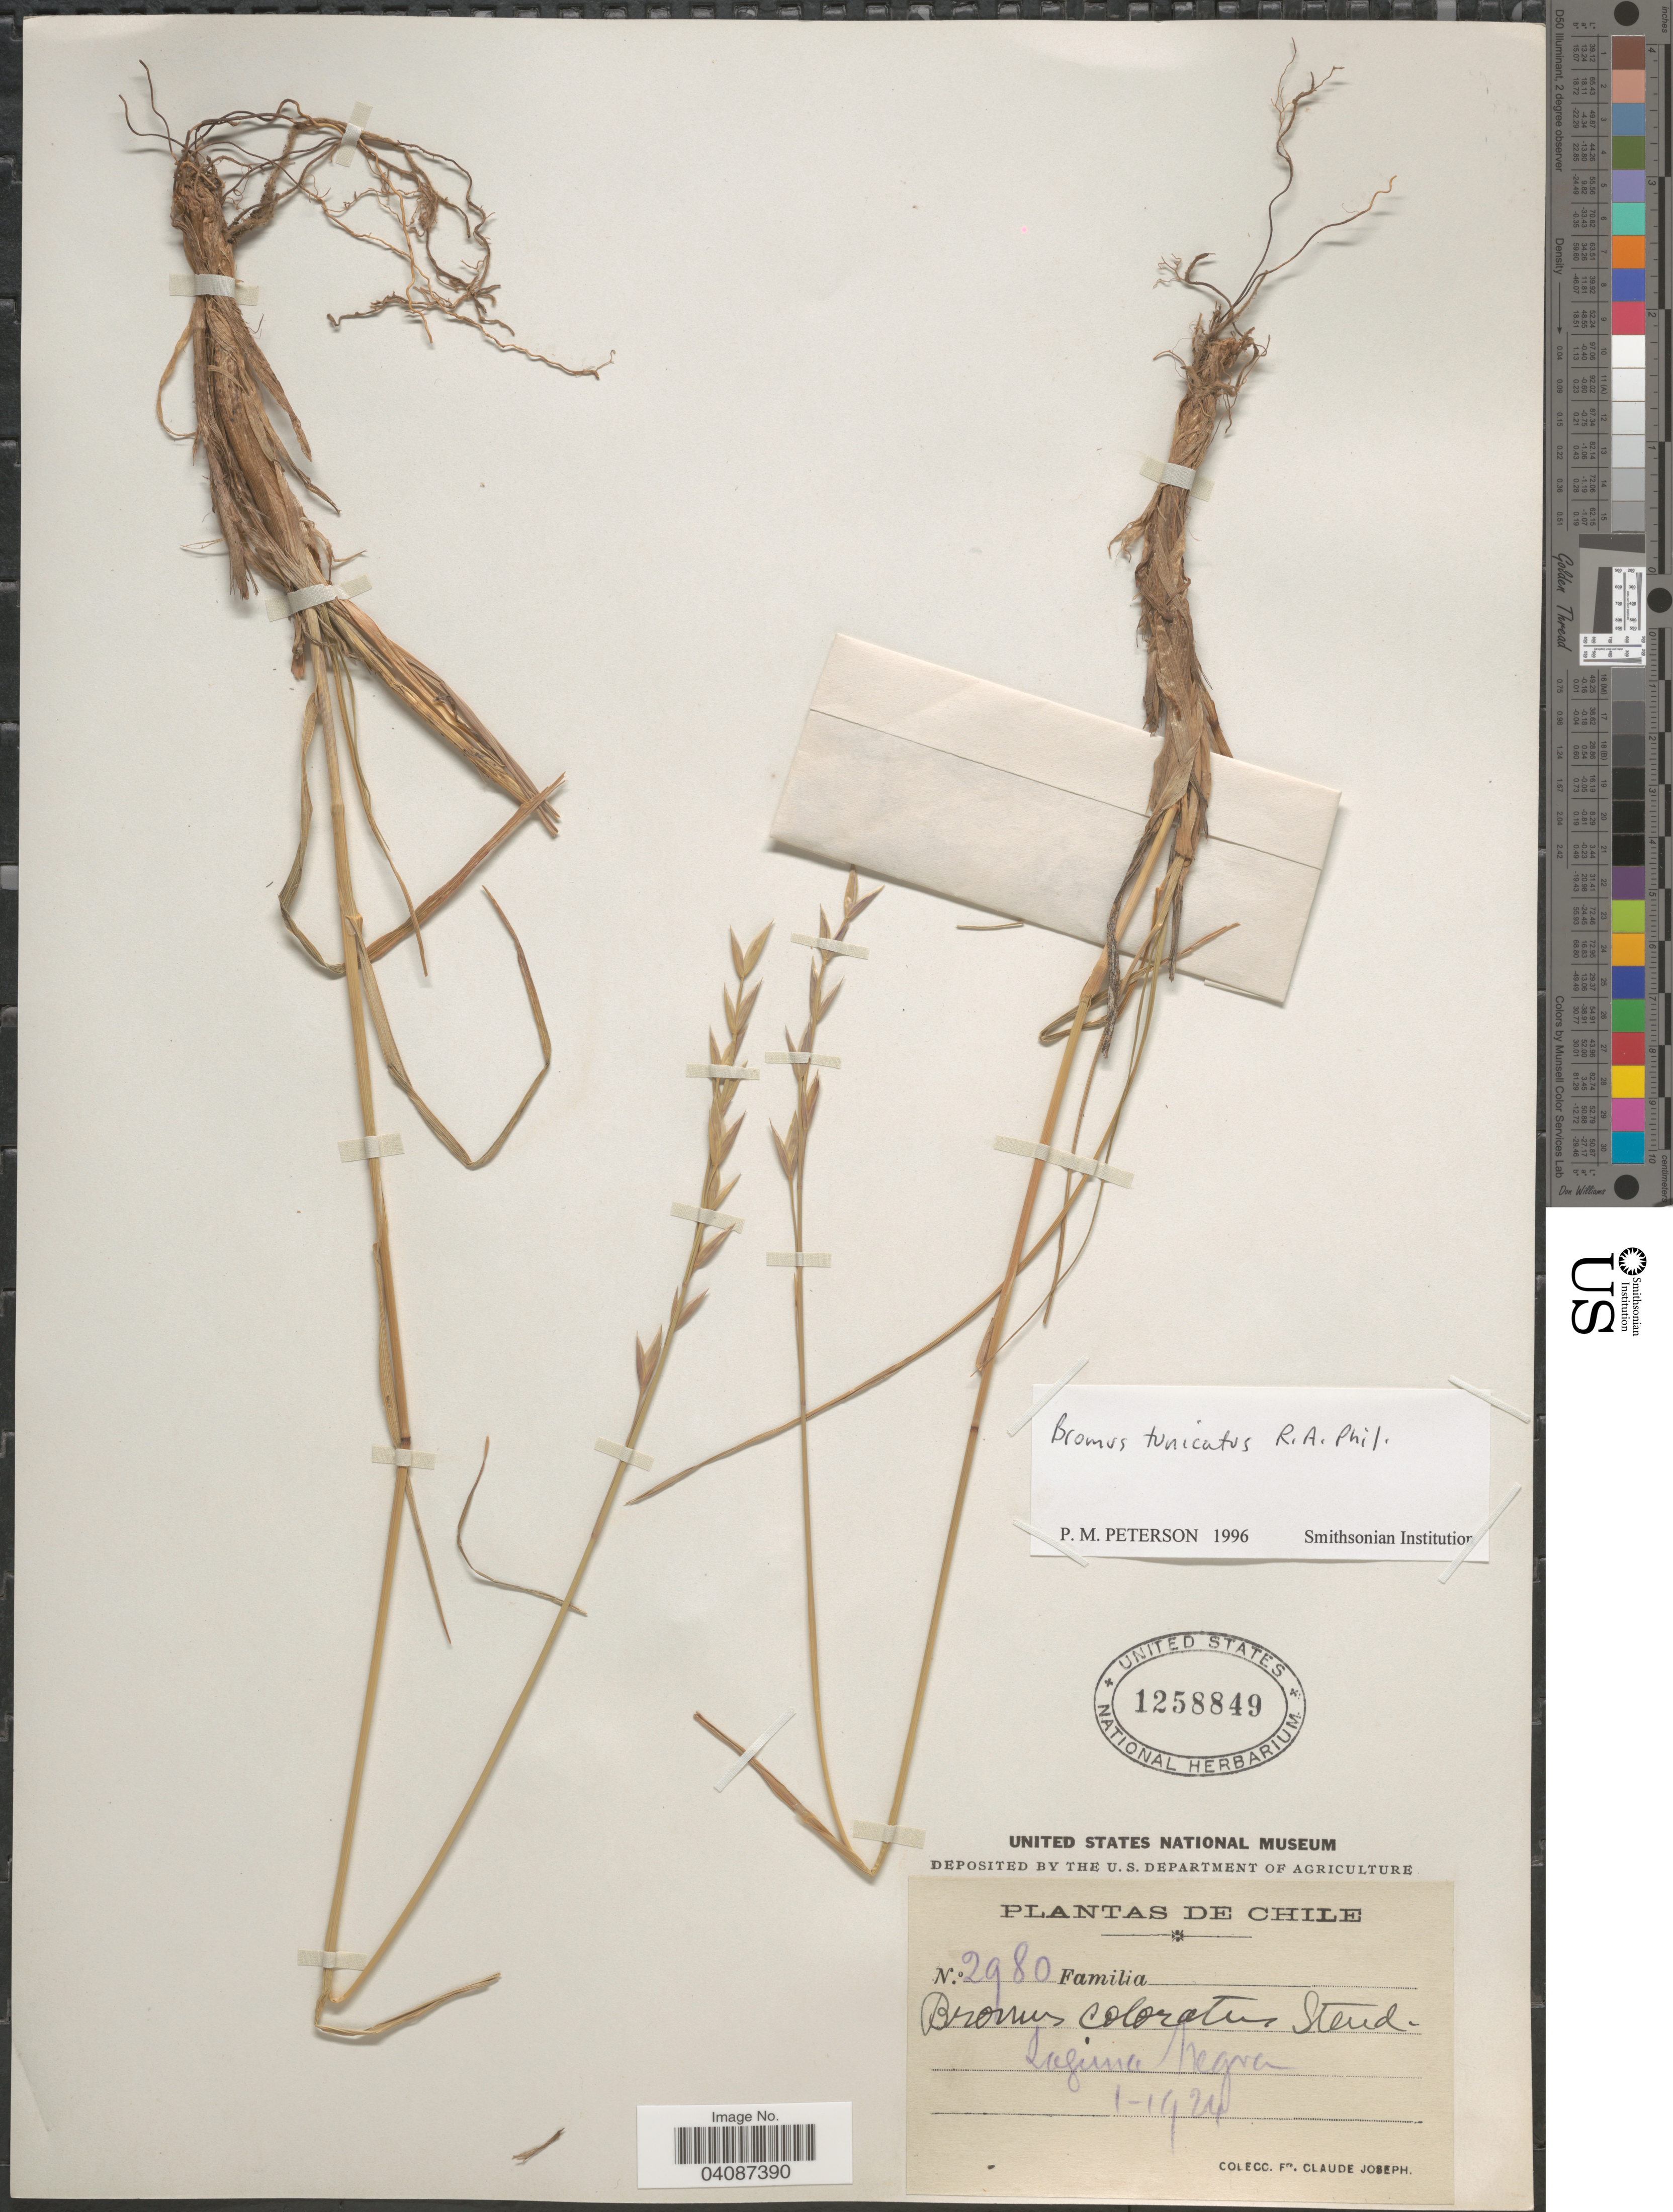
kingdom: Plantae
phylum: Tracheophyta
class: Liliopsida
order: Poales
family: Poaceae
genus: Bromus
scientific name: Bromus tunicatus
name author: Phil.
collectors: Bro. Claude-Joseph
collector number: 2980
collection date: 1924-01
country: Chile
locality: Laguna Negra.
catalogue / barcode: US 1258849